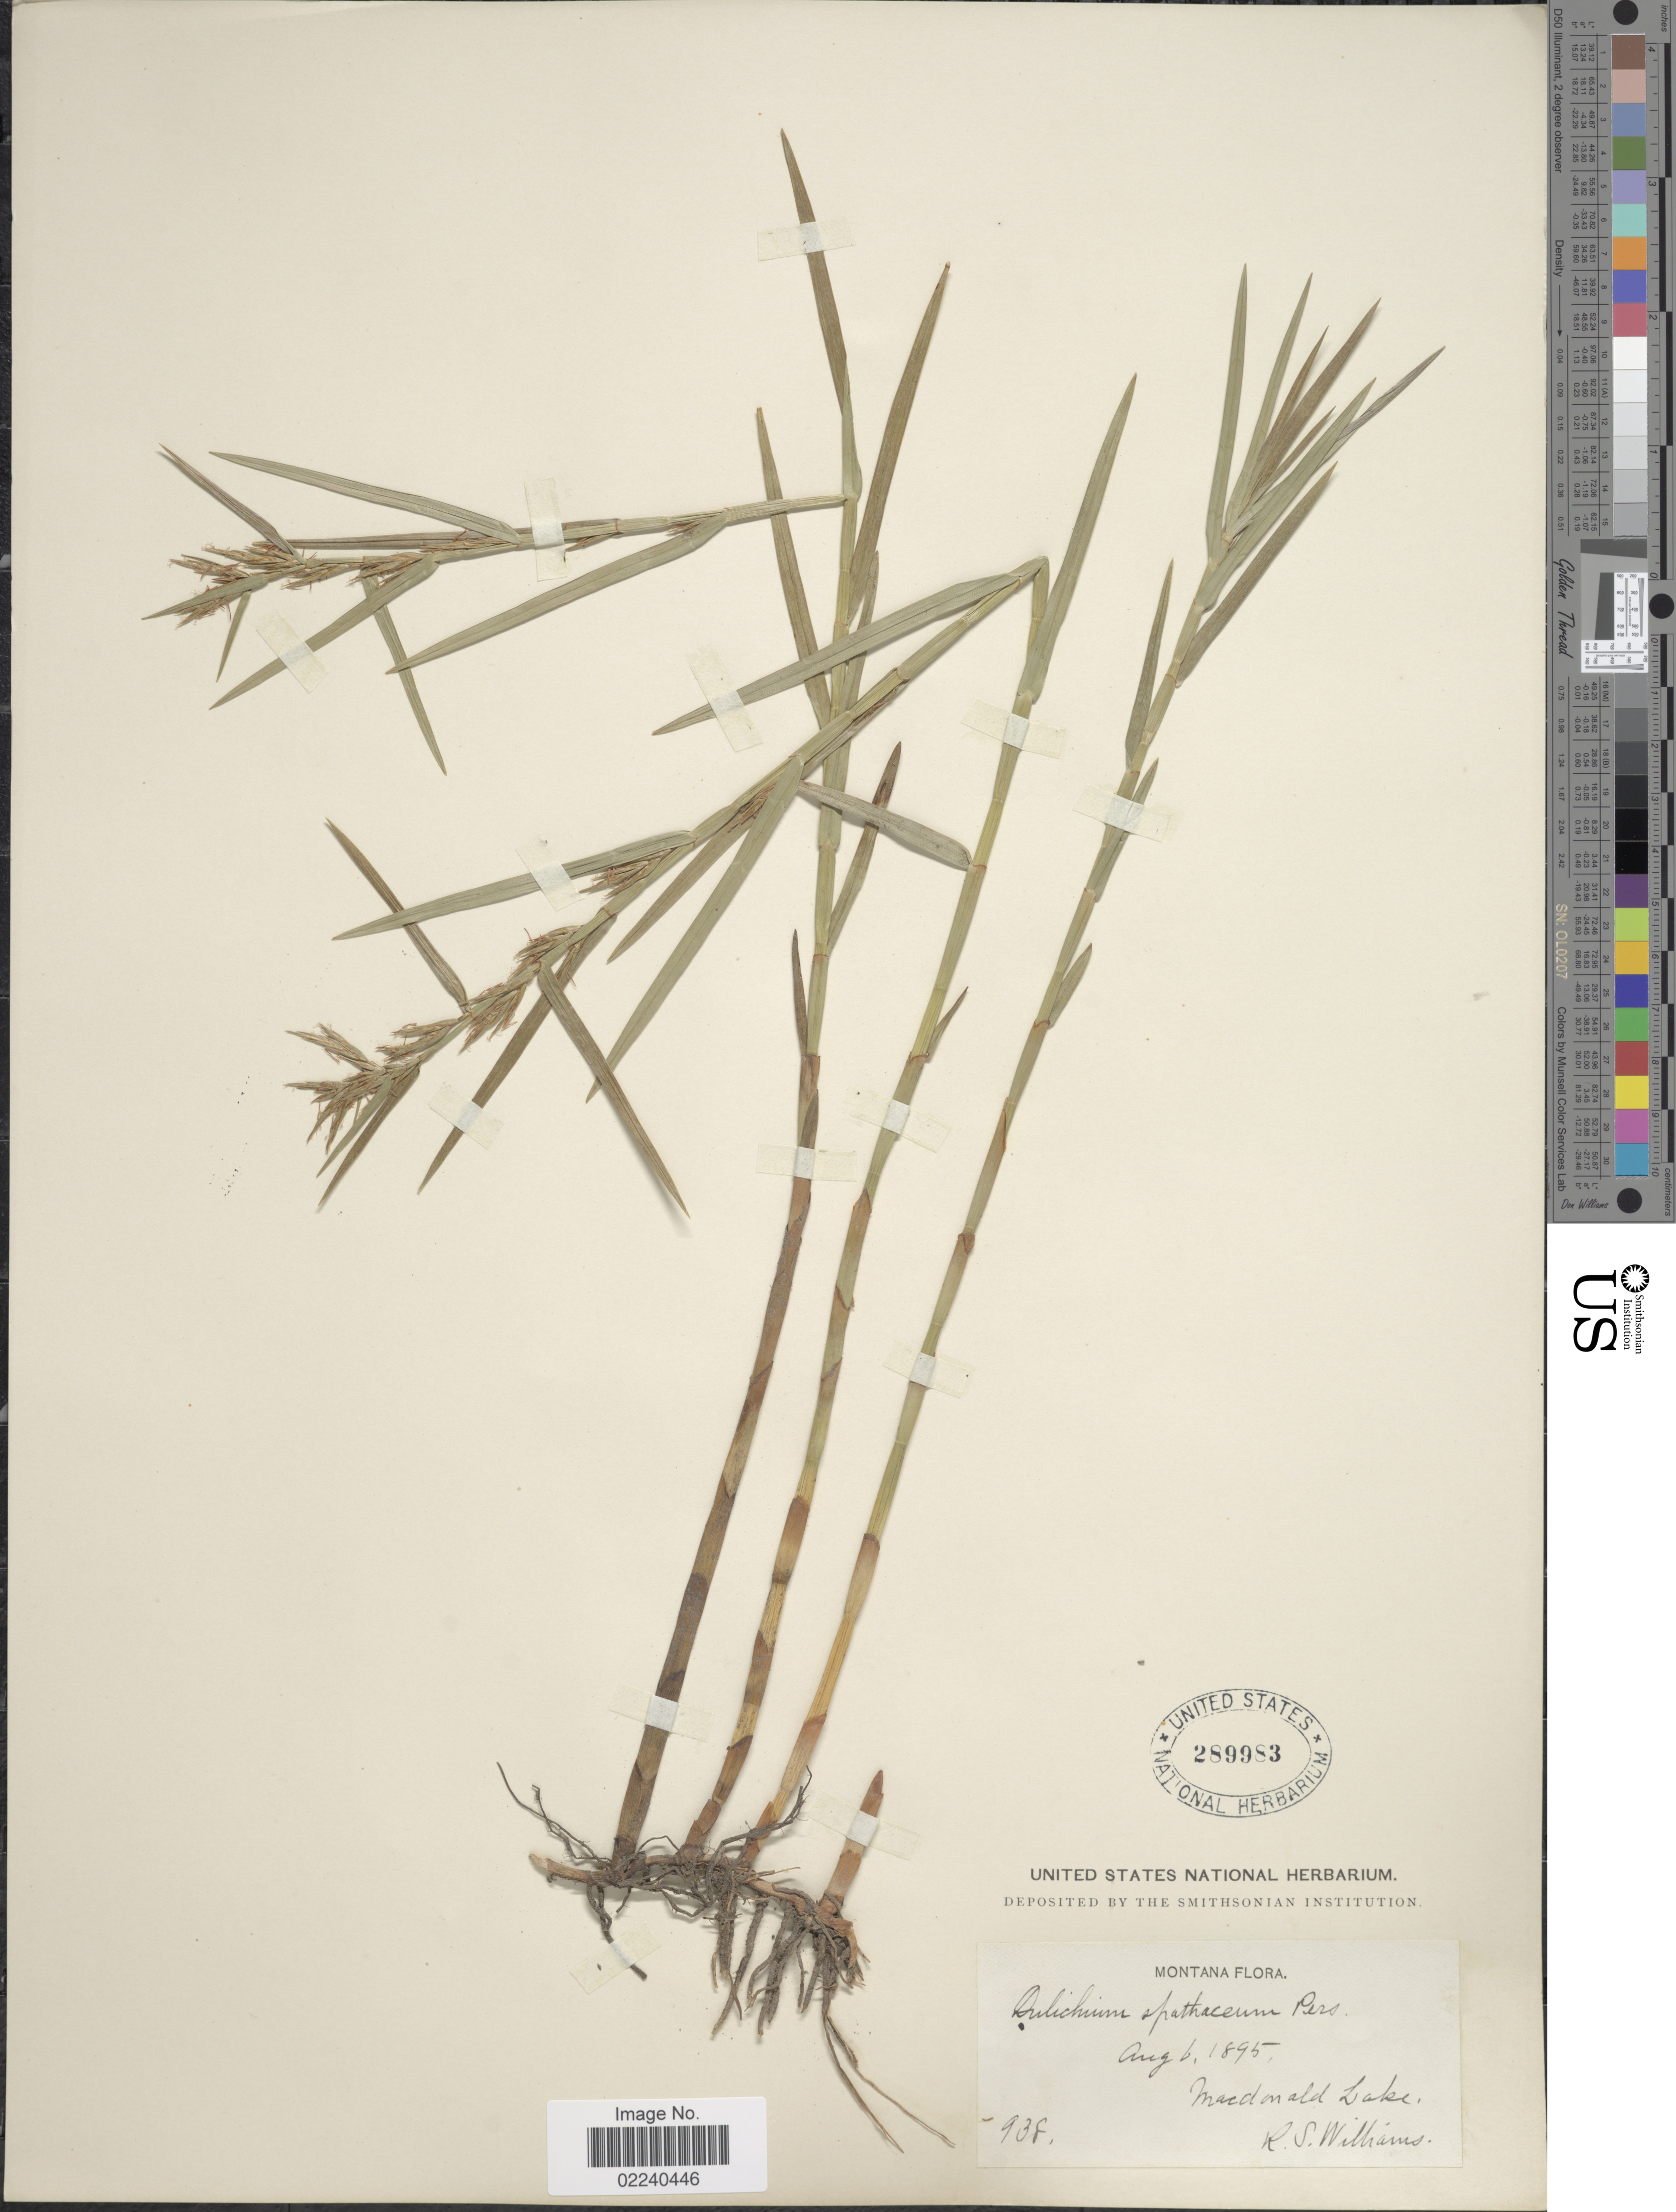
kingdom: Plantae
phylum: Tracheophyta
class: Liliopsida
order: Poales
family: Cyperaceae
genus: Dulichium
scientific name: Dulichium arundinaceum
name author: (L.) Britton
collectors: R. S. Williams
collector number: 938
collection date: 1895-08-06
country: United States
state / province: Montana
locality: Macdonald Lake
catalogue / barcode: US 289983